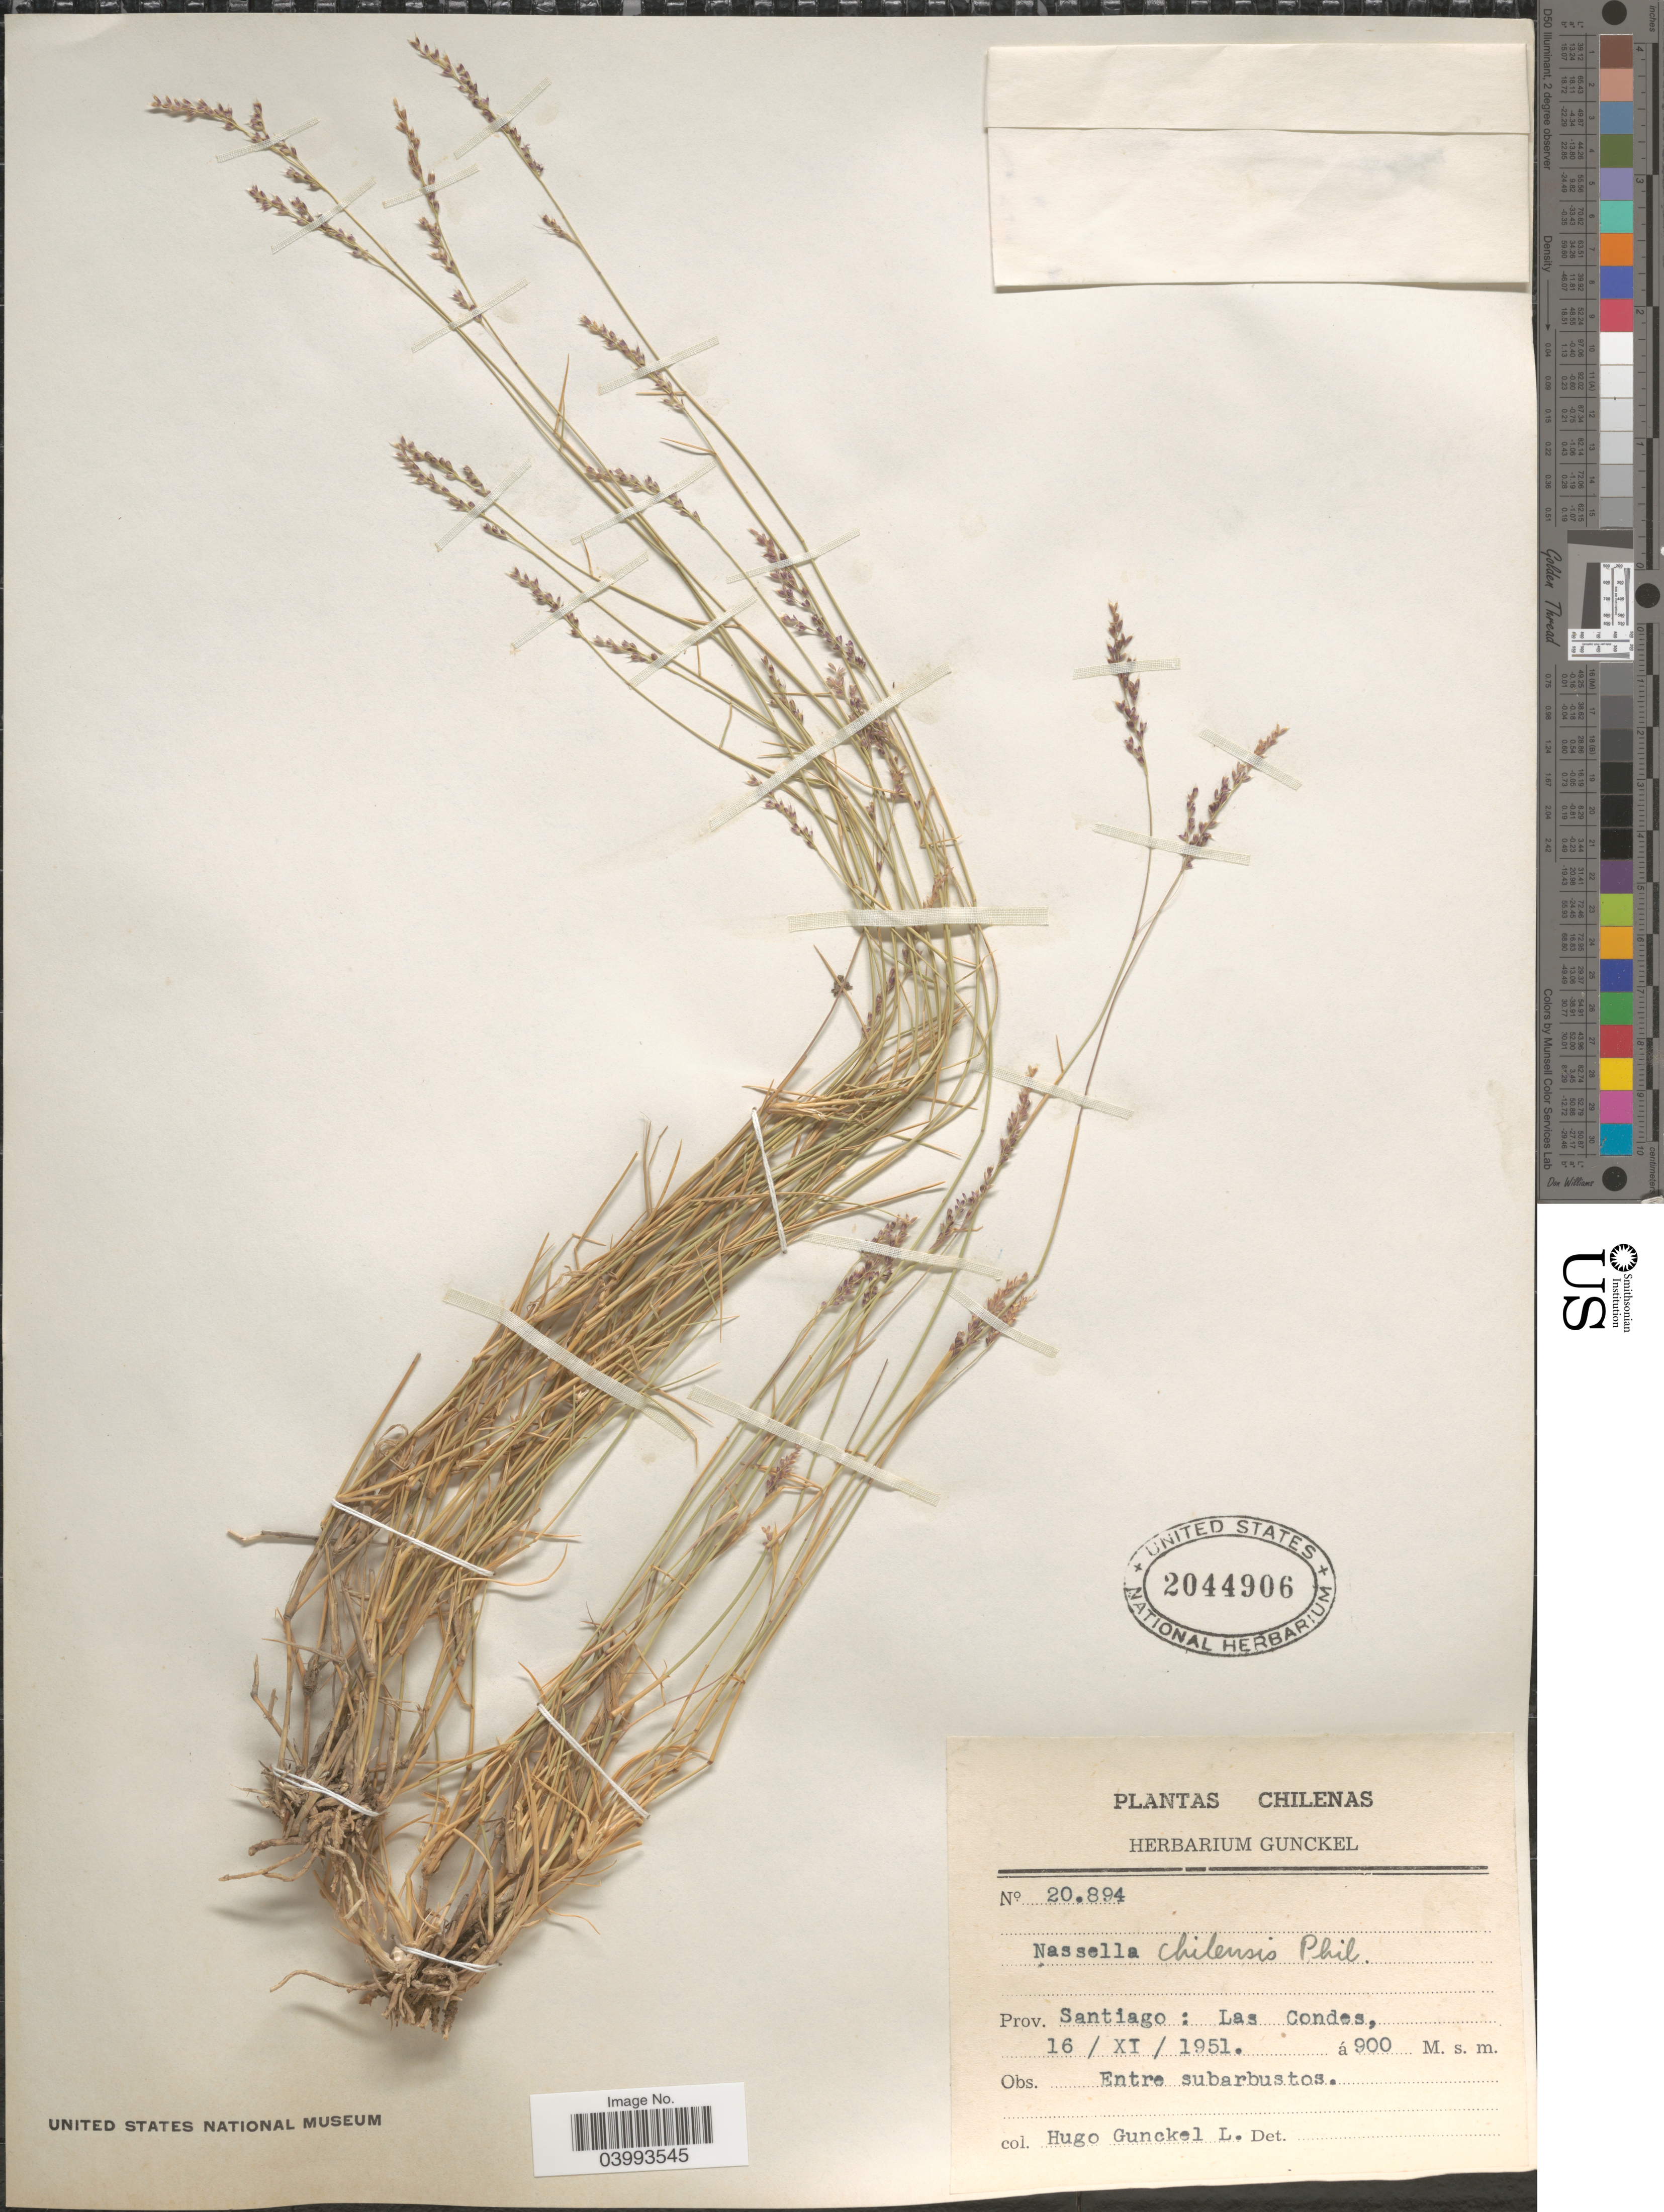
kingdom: Plantae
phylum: Tracheophyta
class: Liliopsida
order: Poales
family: Poaceae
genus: Nassella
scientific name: Nassella chilensis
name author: (Trin.) É. Desv.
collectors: H. Gunckel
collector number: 20894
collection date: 1951-11-16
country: Chile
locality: Prov. Santiago: Las Condes, Entre subarbustos.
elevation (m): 900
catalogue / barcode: US 2044906